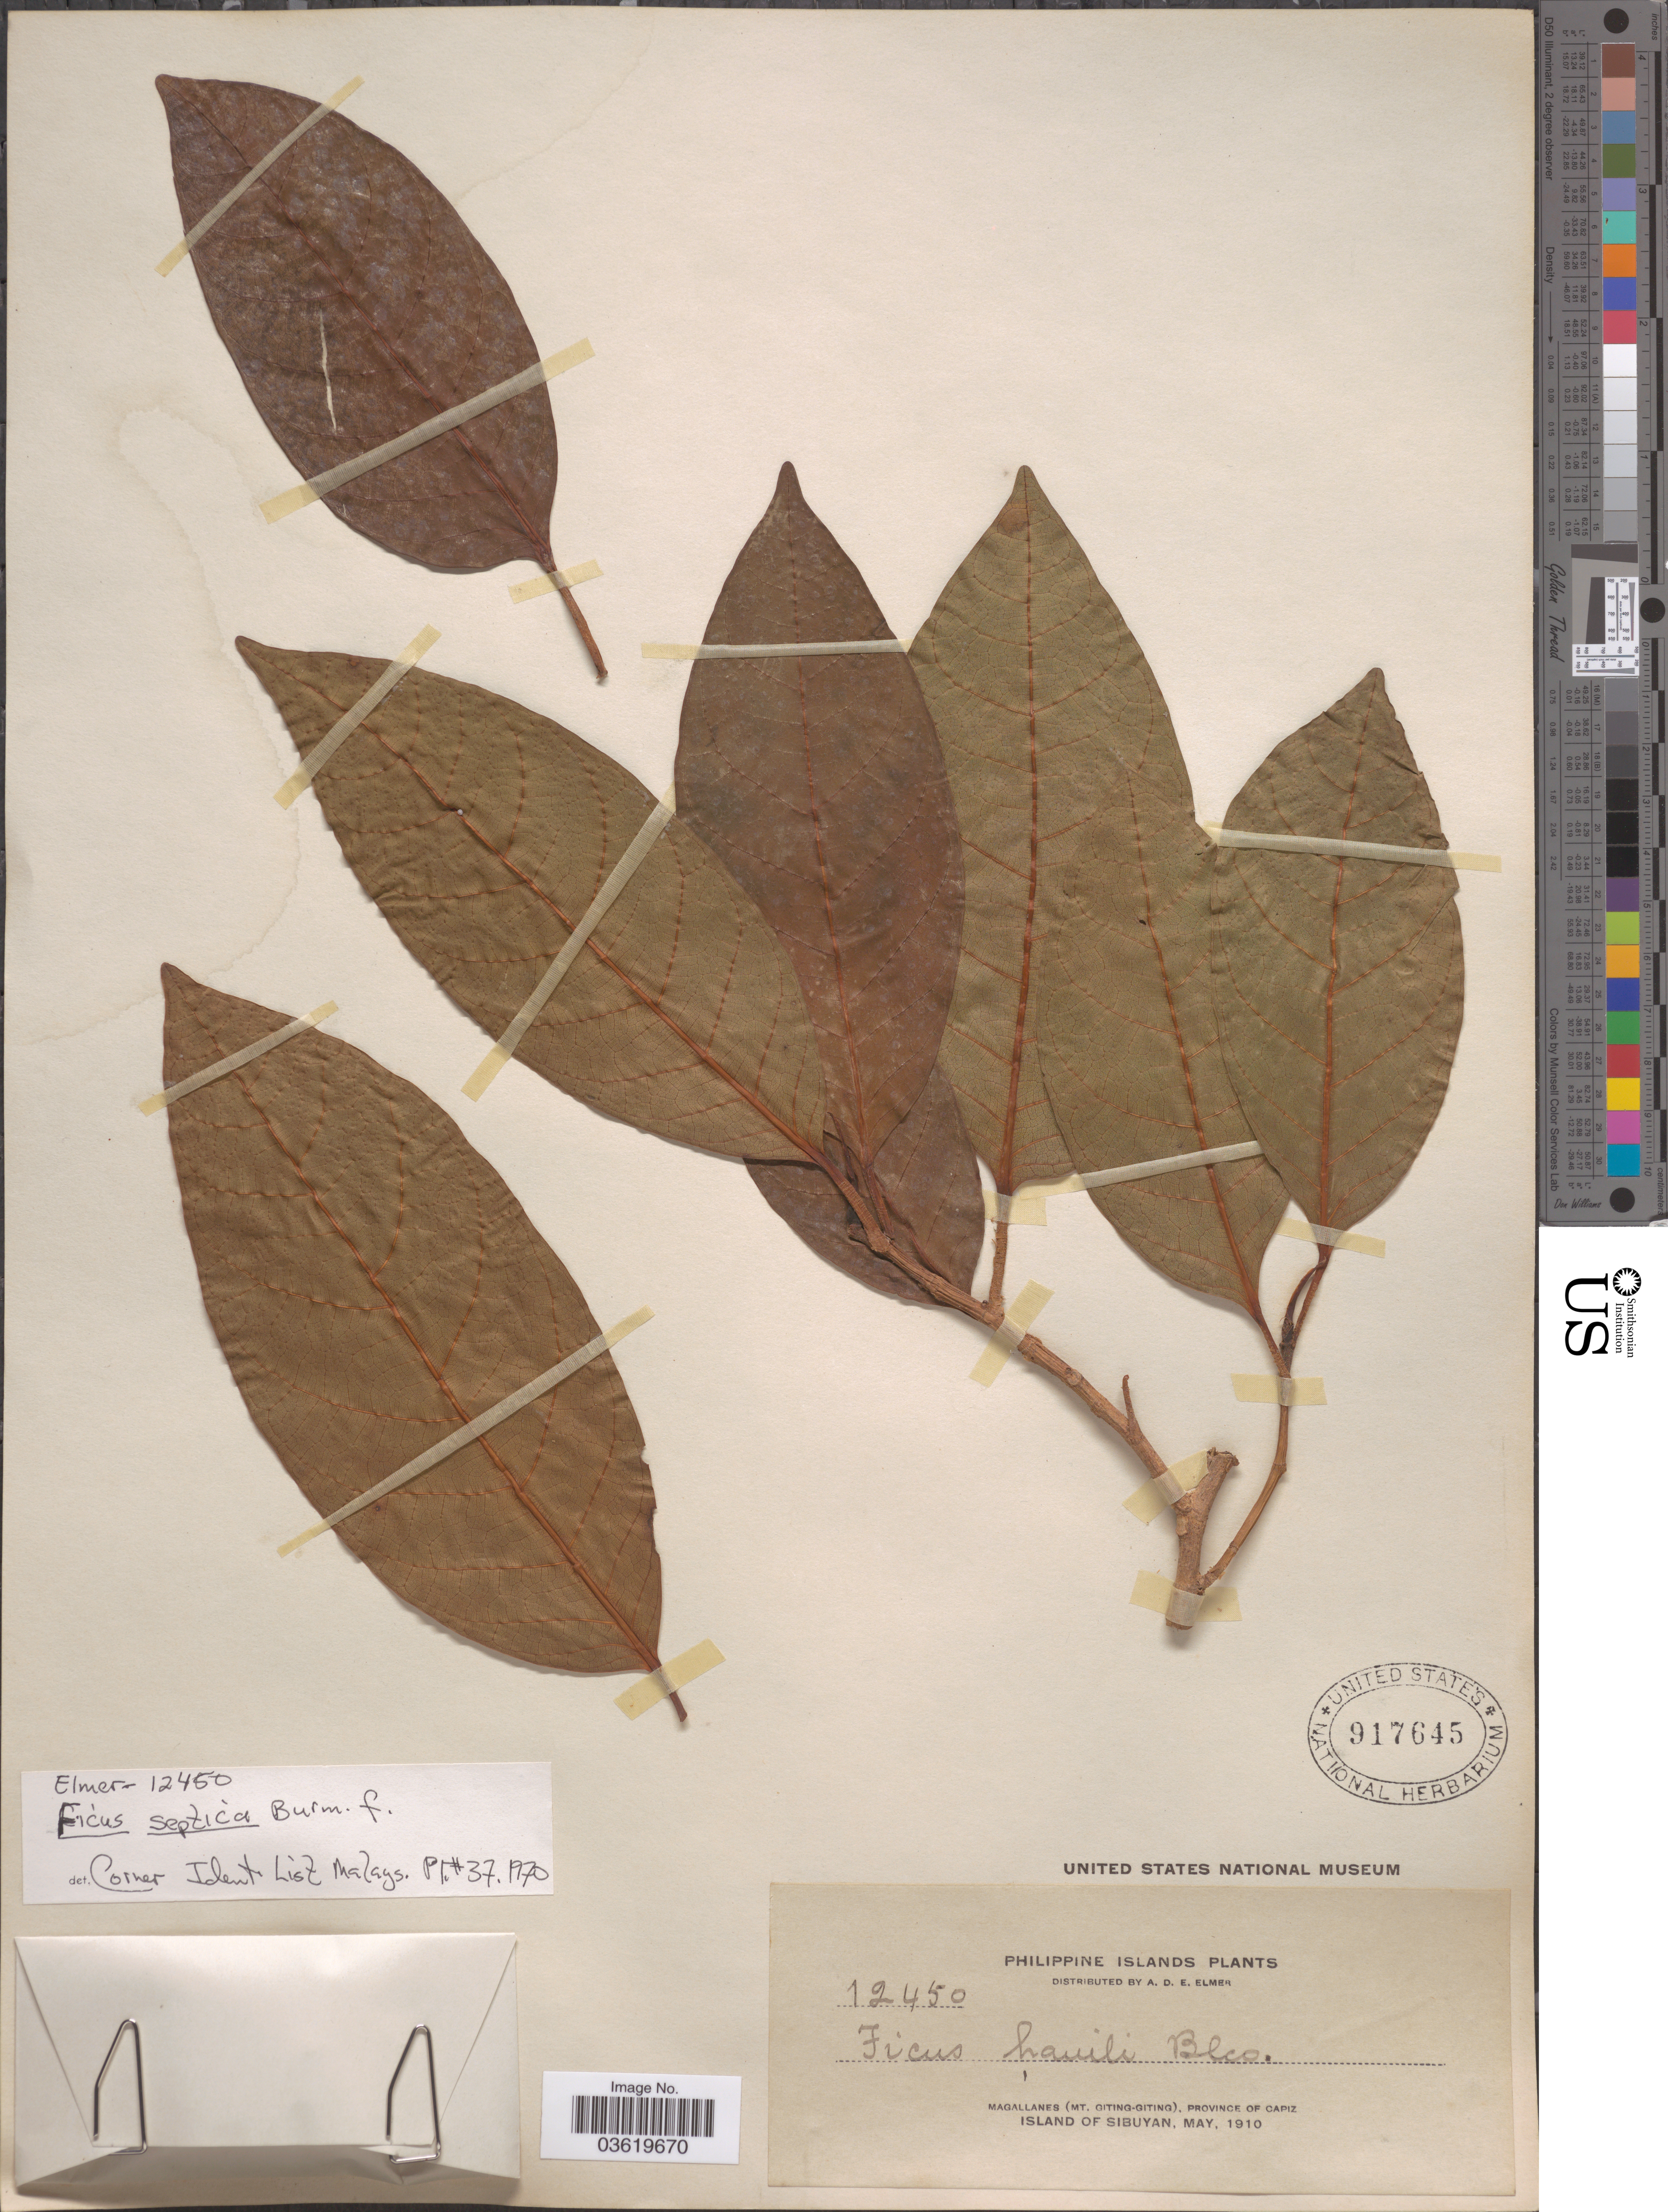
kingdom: Plantae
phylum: Tracheophyta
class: Magnoliopsida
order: Rosales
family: Moraceae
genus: Ficus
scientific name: Ficus septica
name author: Burm. f.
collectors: A. D. E. Elmer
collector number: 12450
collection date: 1910-05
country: Philippines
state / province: Western Visayas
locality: Philippine Islands. Magallanes (Mt. Giting-Giting), Province of Capiz. Island of Sibuyan.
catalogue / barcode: US 917645